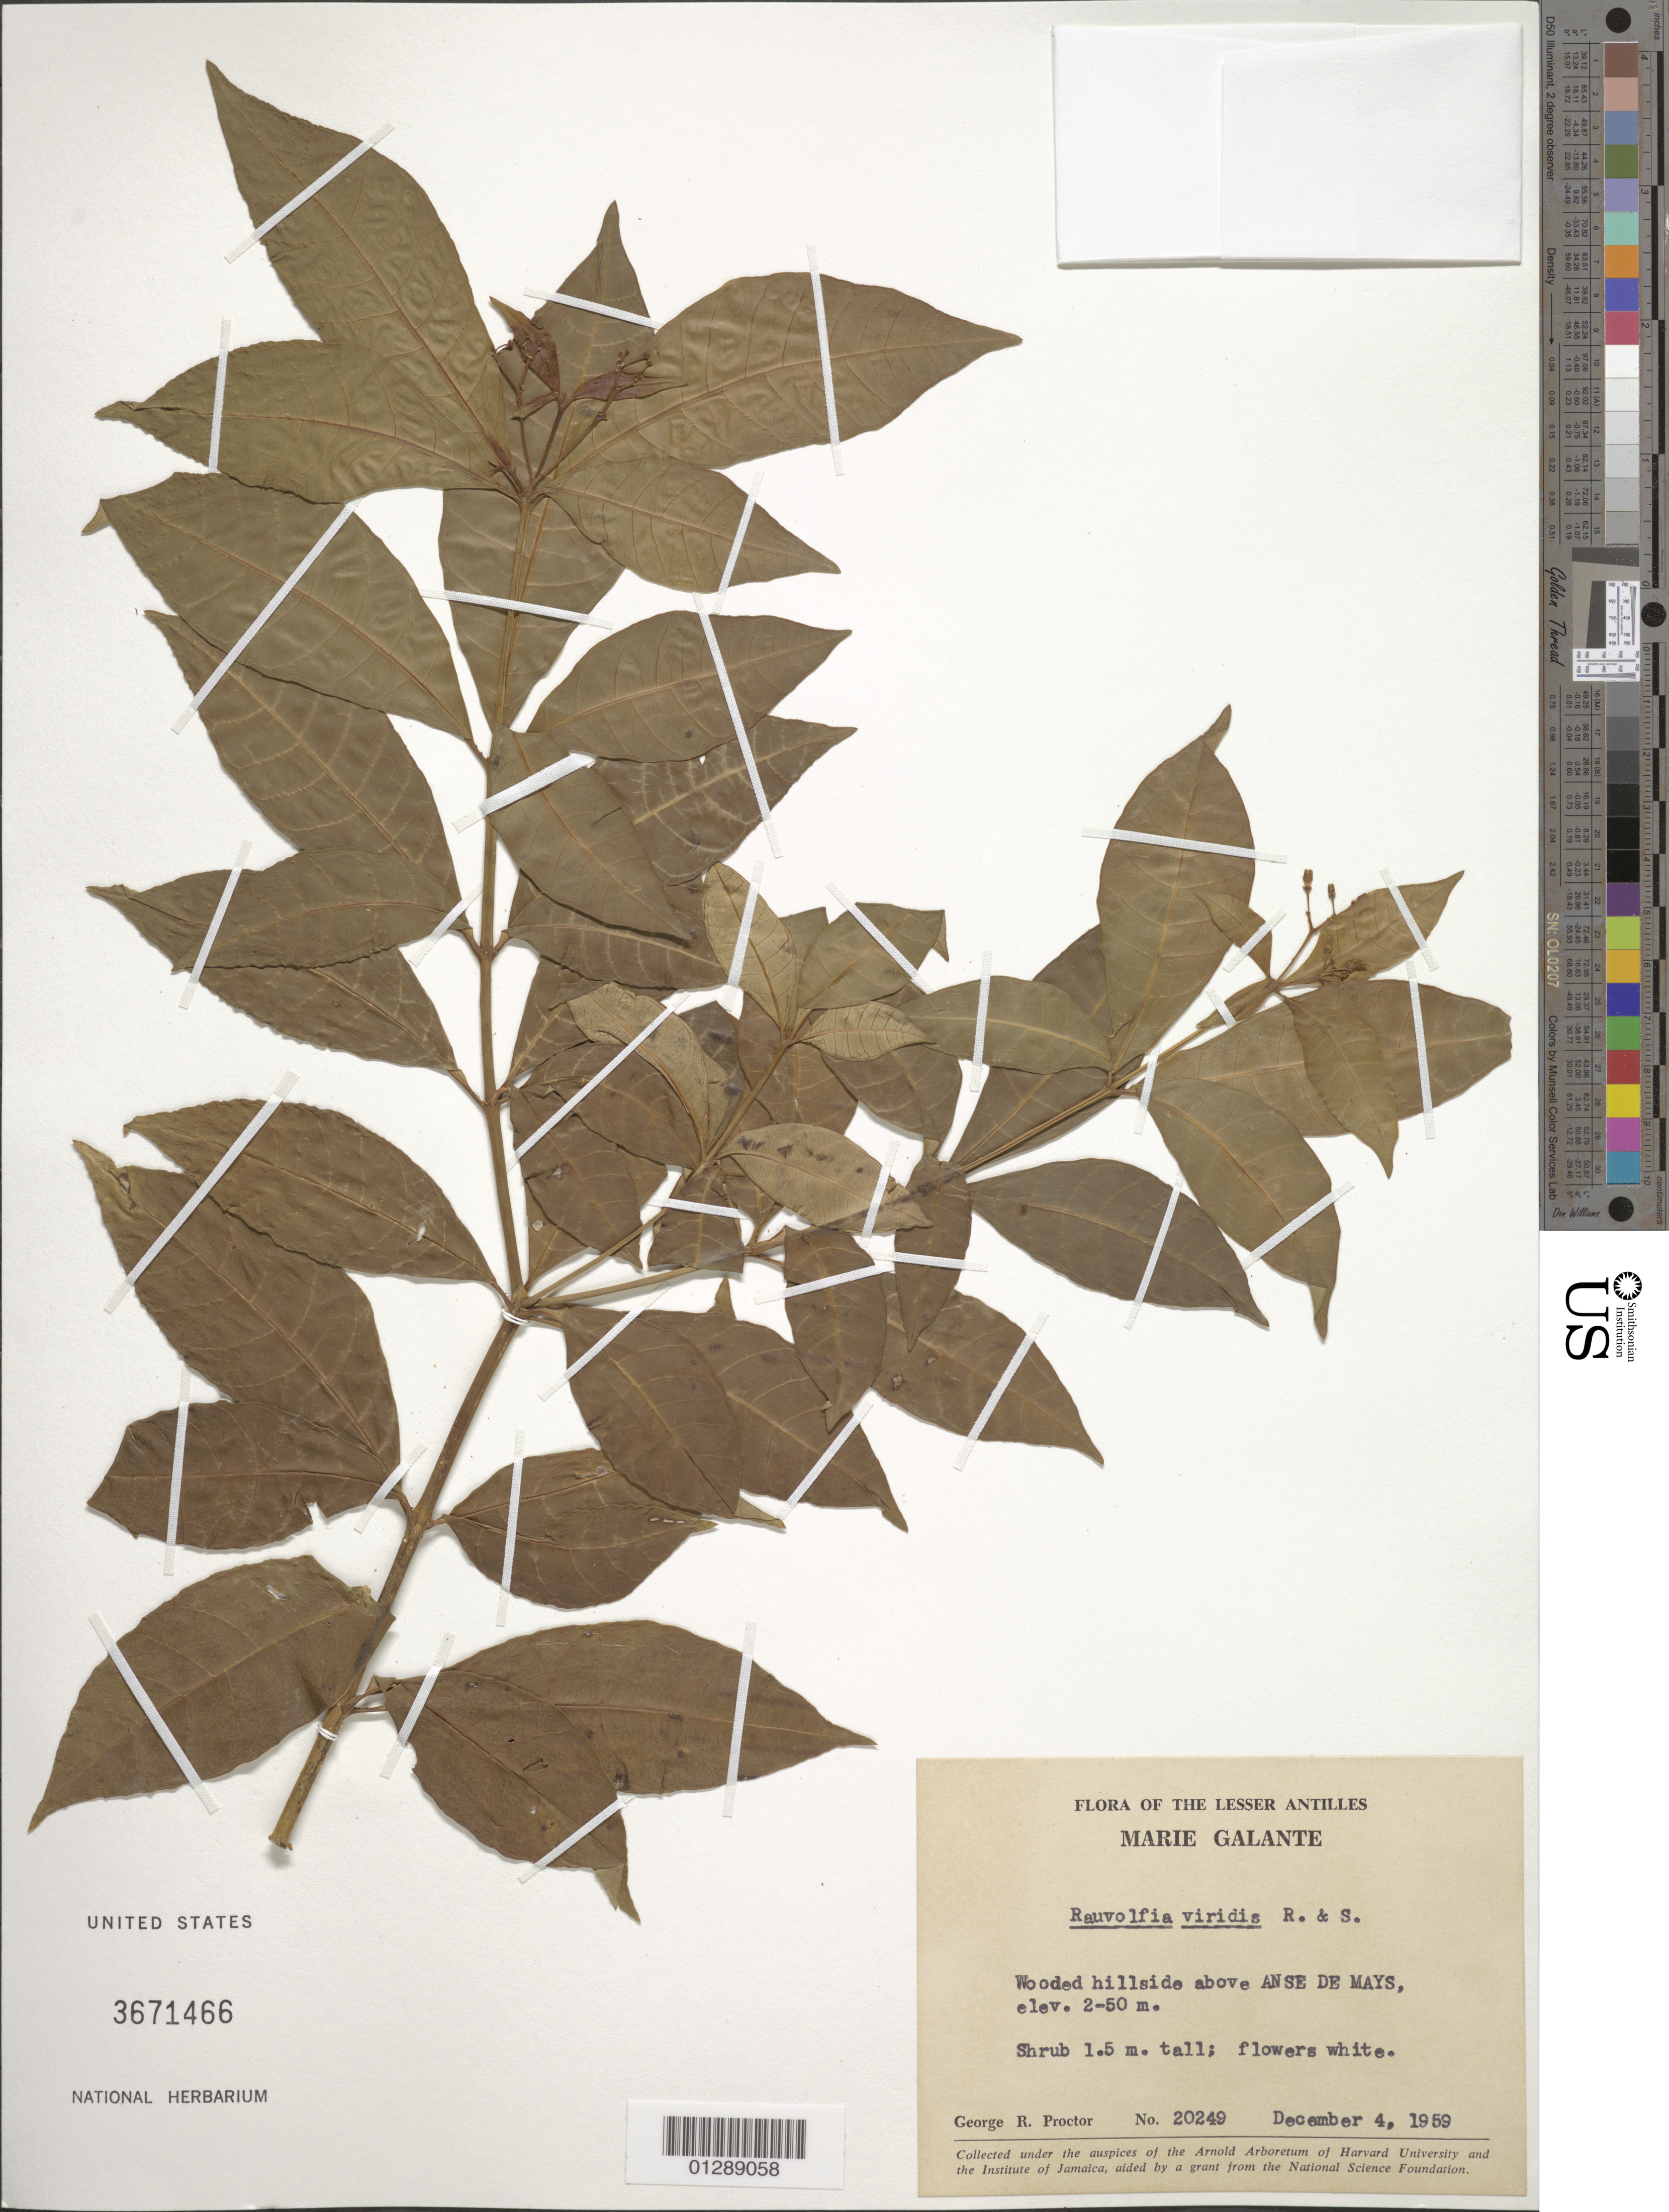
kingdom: Plantae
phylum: Tracheophyta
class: Magnoliopsida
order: Gentianales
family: Apocynaceae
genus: Rauvolfia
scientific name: Rauvolfia viridis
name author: Willd. ex Roem. & Schult.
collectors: G. R. Proctor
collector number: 20249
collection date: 1959-12-04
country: Guadeloupe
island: Marie Galante I.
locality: Anse de Mays, hillside above.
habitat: Wooded hillside.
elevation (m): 2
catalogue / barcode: US 3671466